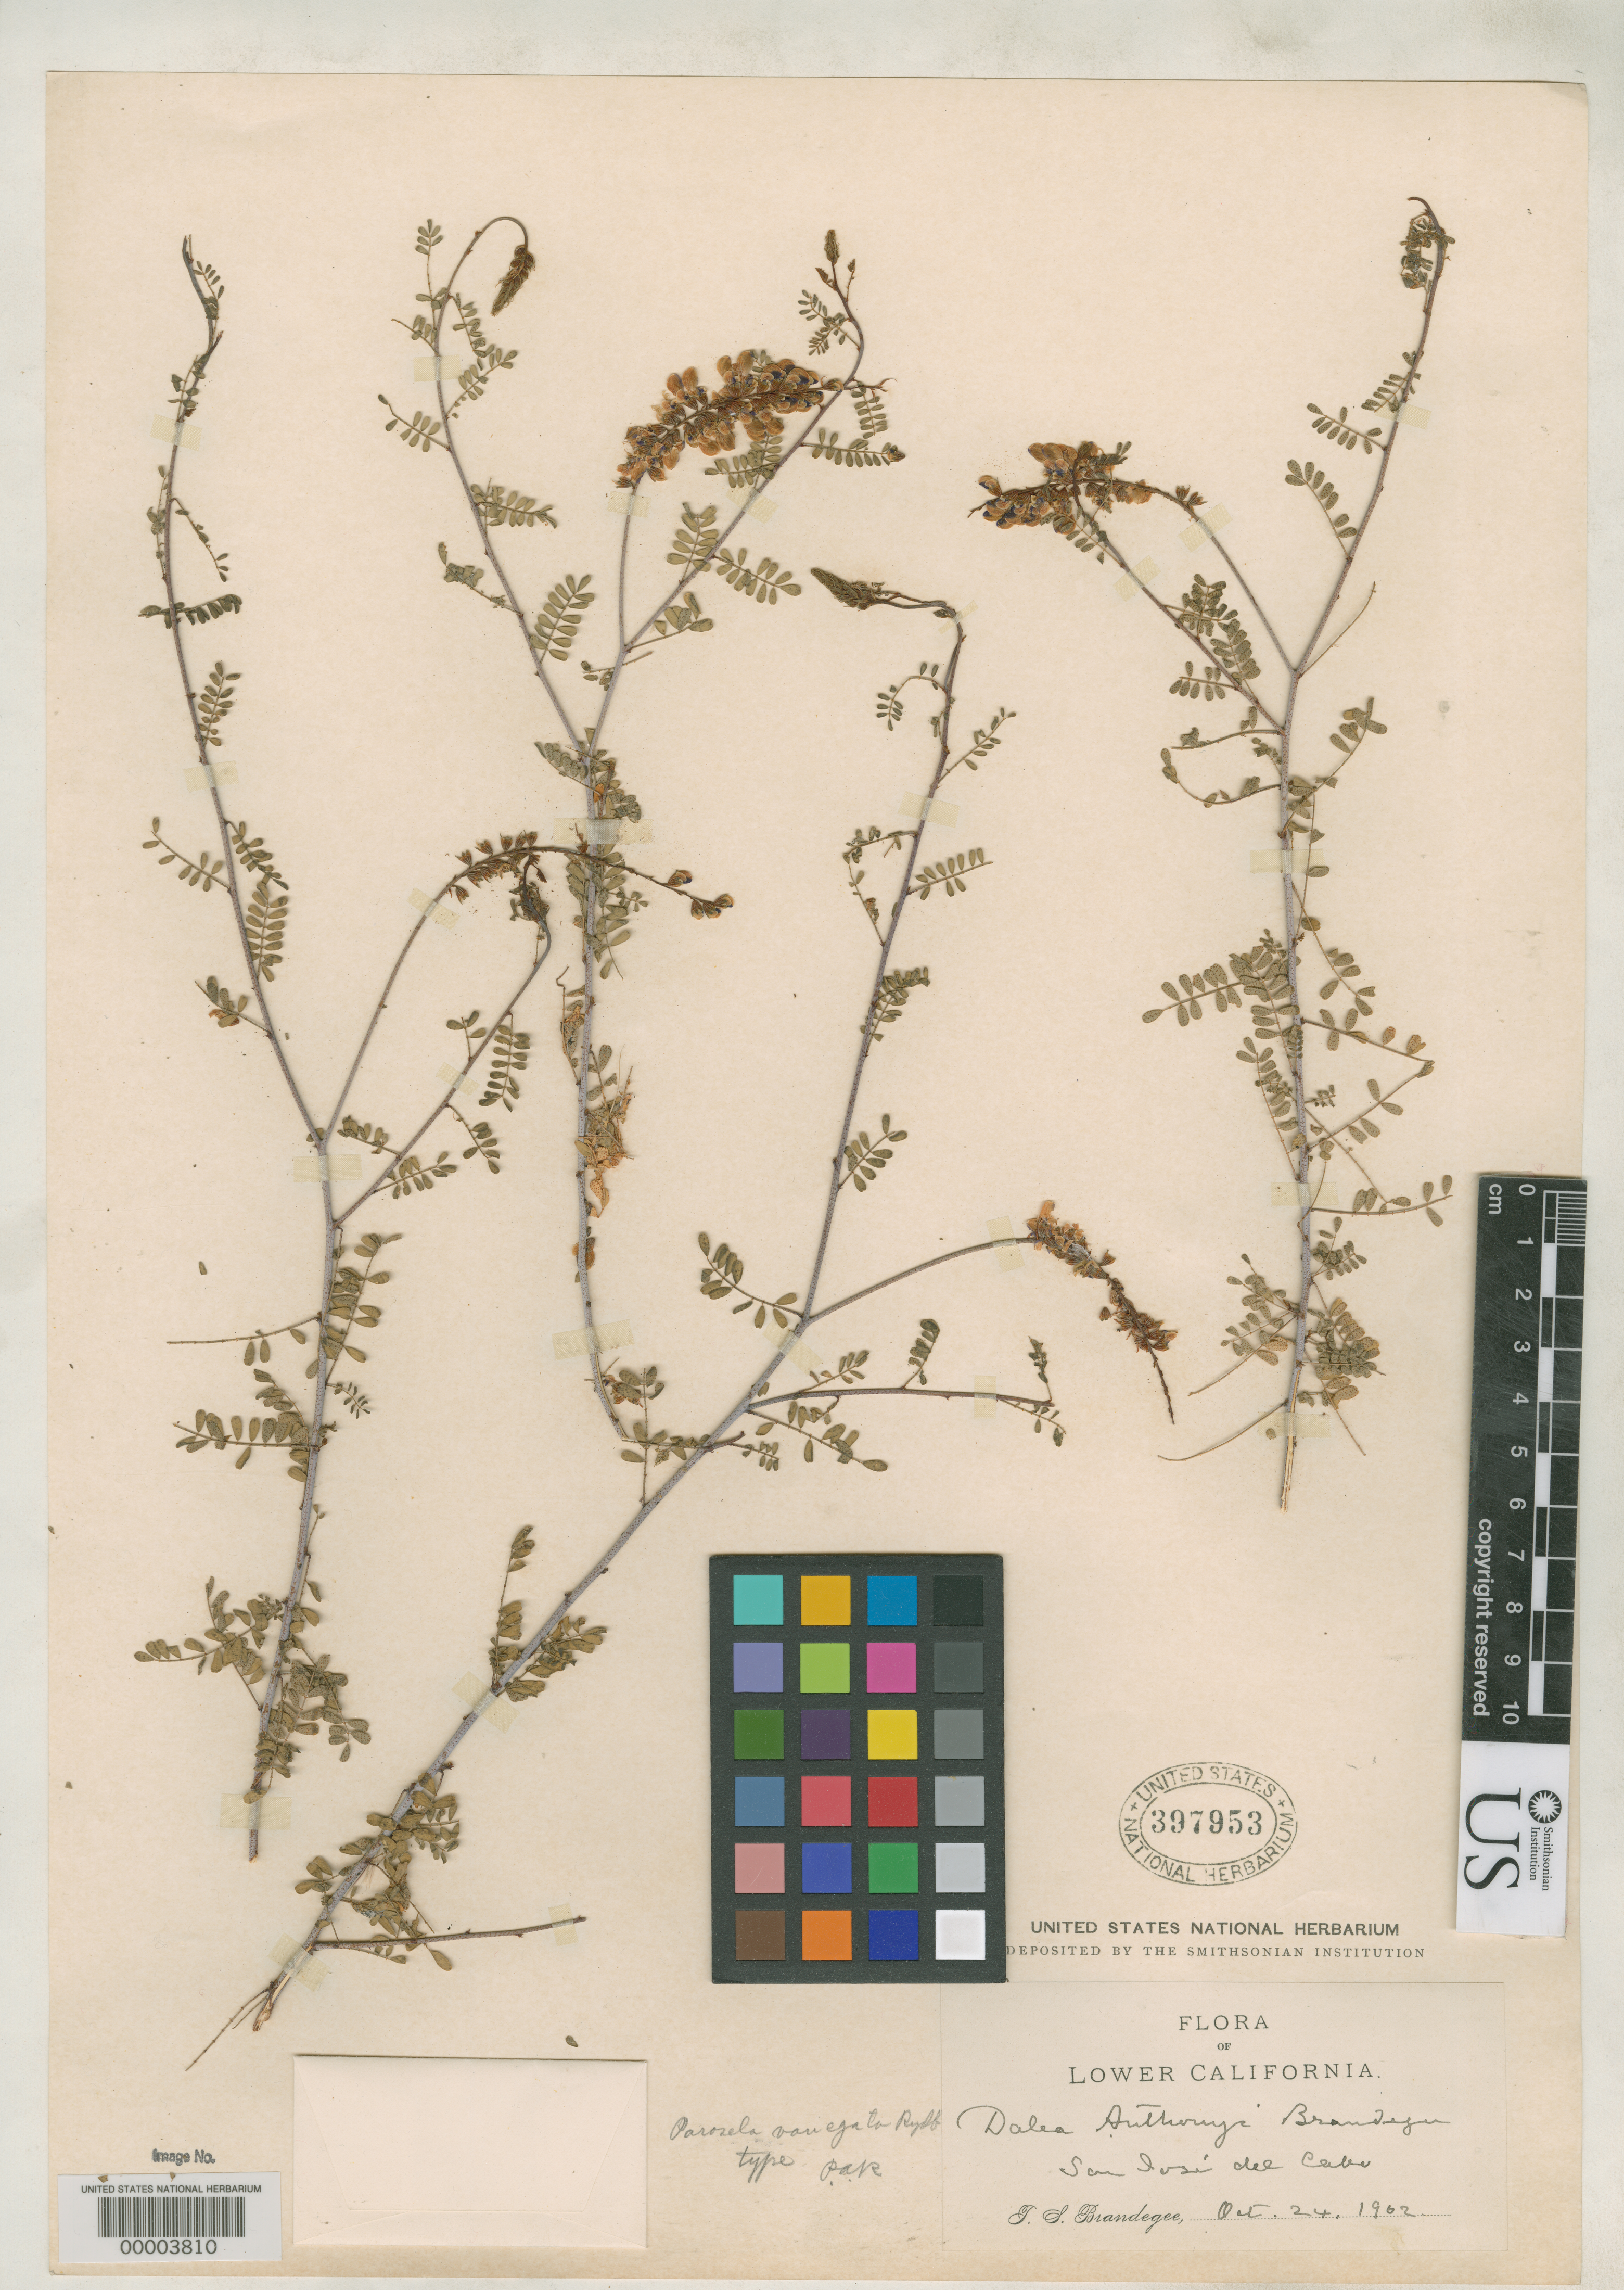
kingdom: Plantae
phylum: Tracheophyta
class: Magnoliopsida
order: Fabales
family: Fabaceae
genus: Parosela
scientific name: Parosela variegata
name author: Rydb.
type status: Holotype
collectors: T. S. Brandegee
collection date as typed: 24 Oct 1902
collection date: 1902-10-24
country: Mexico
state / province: Baja California Sur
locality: San José del Cabo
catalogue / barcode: US 397953